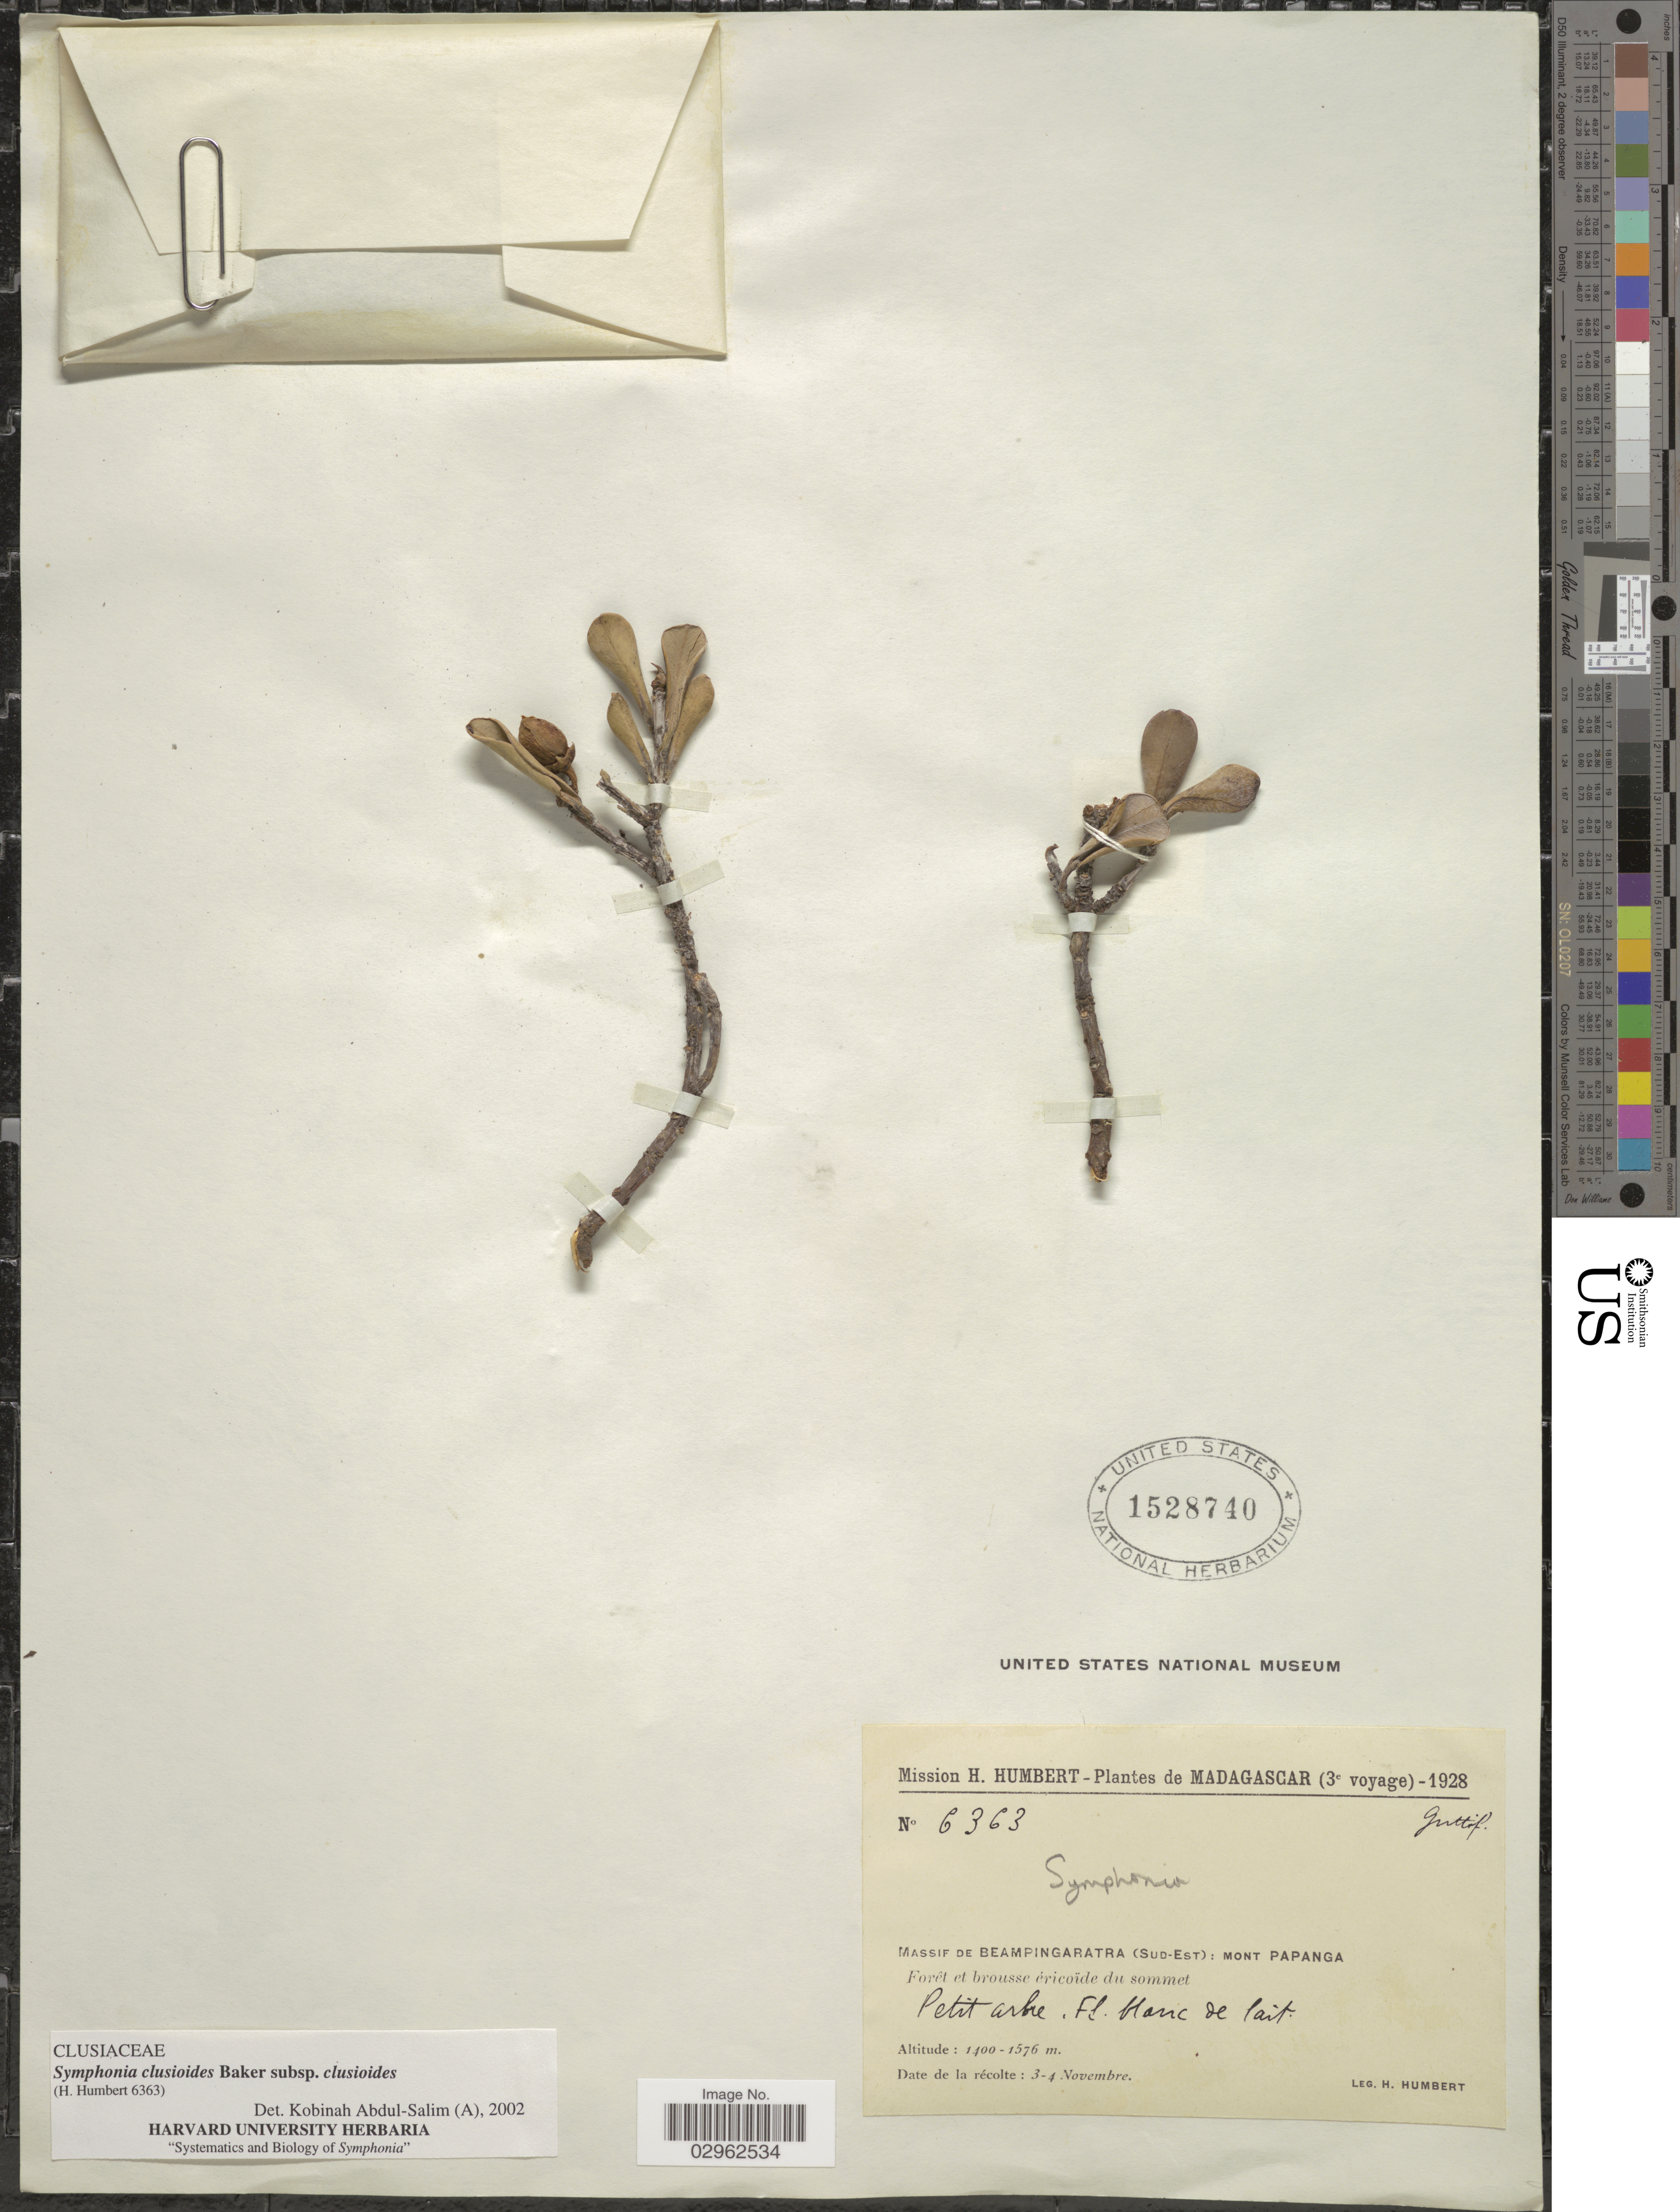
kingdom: Plantae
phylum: Tracheophyta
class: Magnoliopsida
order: Malpighiales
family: Clusiaceae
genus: Symphonia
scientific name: Symphonia clusioides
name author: Baker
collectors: H. Humbert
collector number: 6363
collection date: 1928-11-03/1928-11-04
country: Madagascar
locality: Massif de Beampingaratra (Sud-Est): Mont Papanga. Forêt et brousse éricoïde du sommet.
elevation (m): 1400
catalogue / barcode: US 1528740